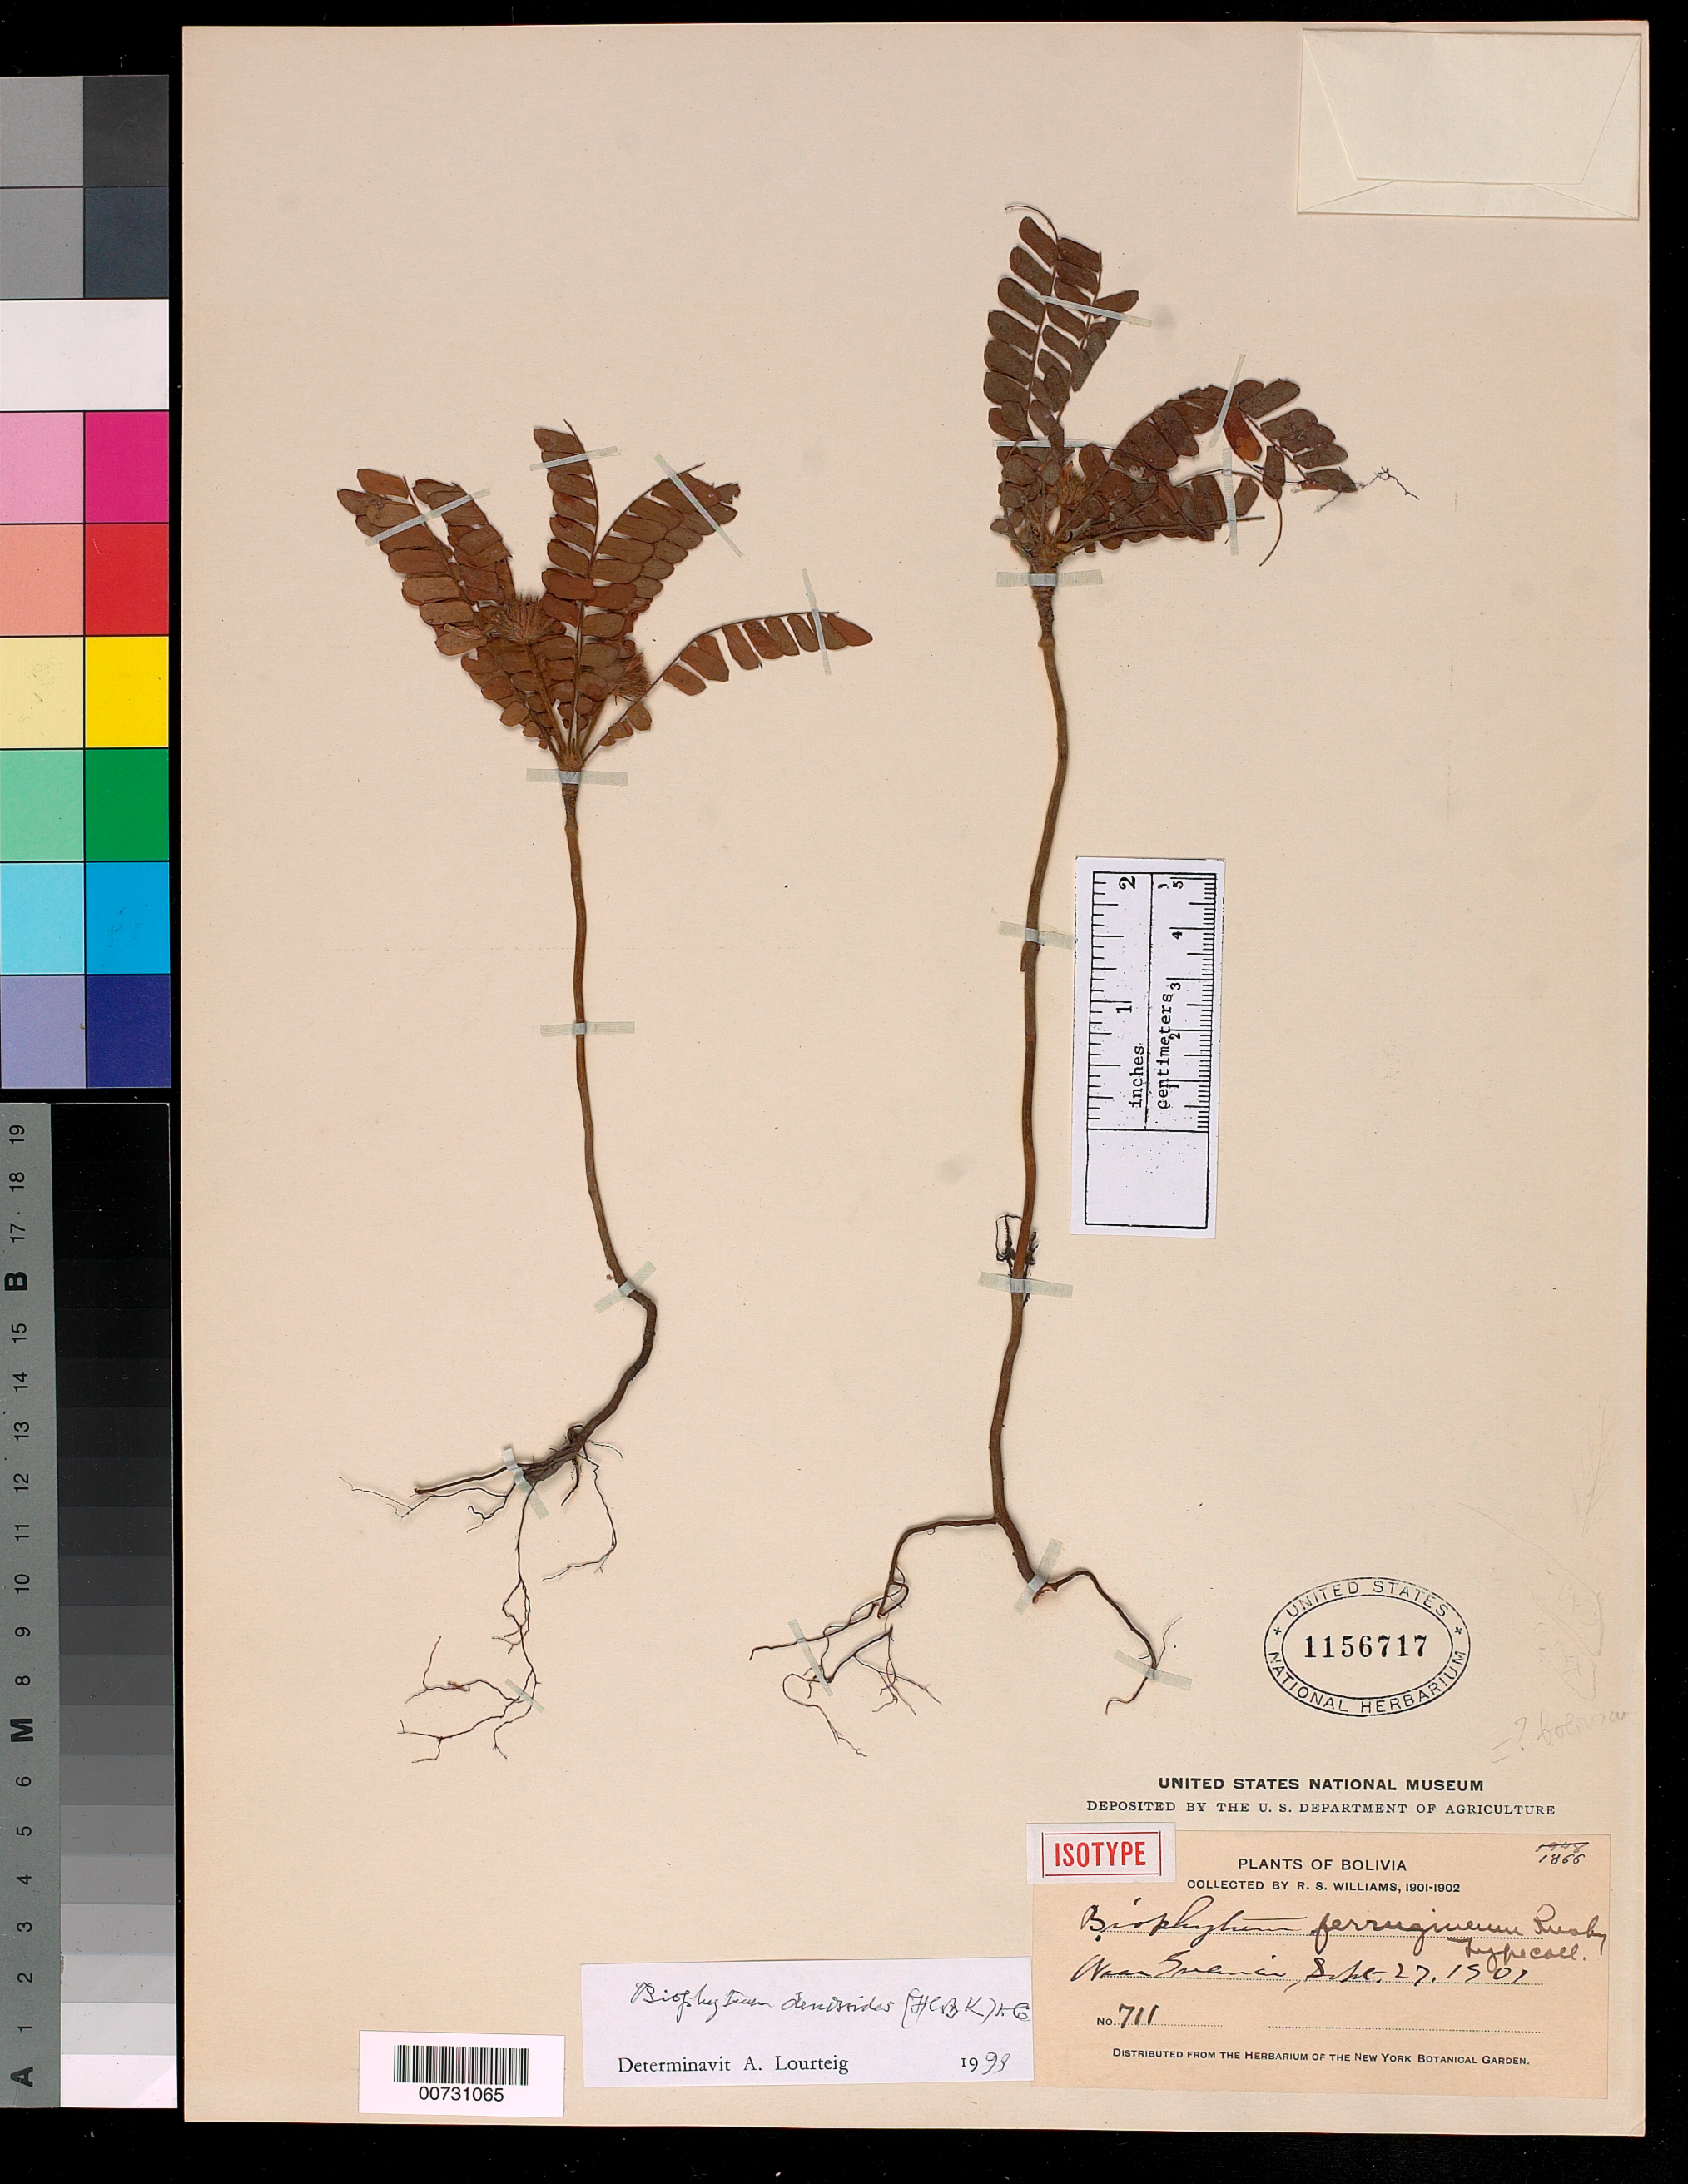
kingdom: Plantae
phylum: Tracheophyta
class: Magnoliopsida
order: Oxalidales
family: Oxalidaceae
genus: Biophytum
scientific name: Biophytum ferrugineum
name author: Rusby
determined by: Lourteig, A.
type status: Isotype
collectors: R. S. Williams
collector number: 711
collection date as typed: Sep. 27, 1901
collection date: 1901-09-27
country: Bolivia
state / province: La Páz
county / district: Larecaja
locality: Near Guanay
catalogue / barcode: US 1156717